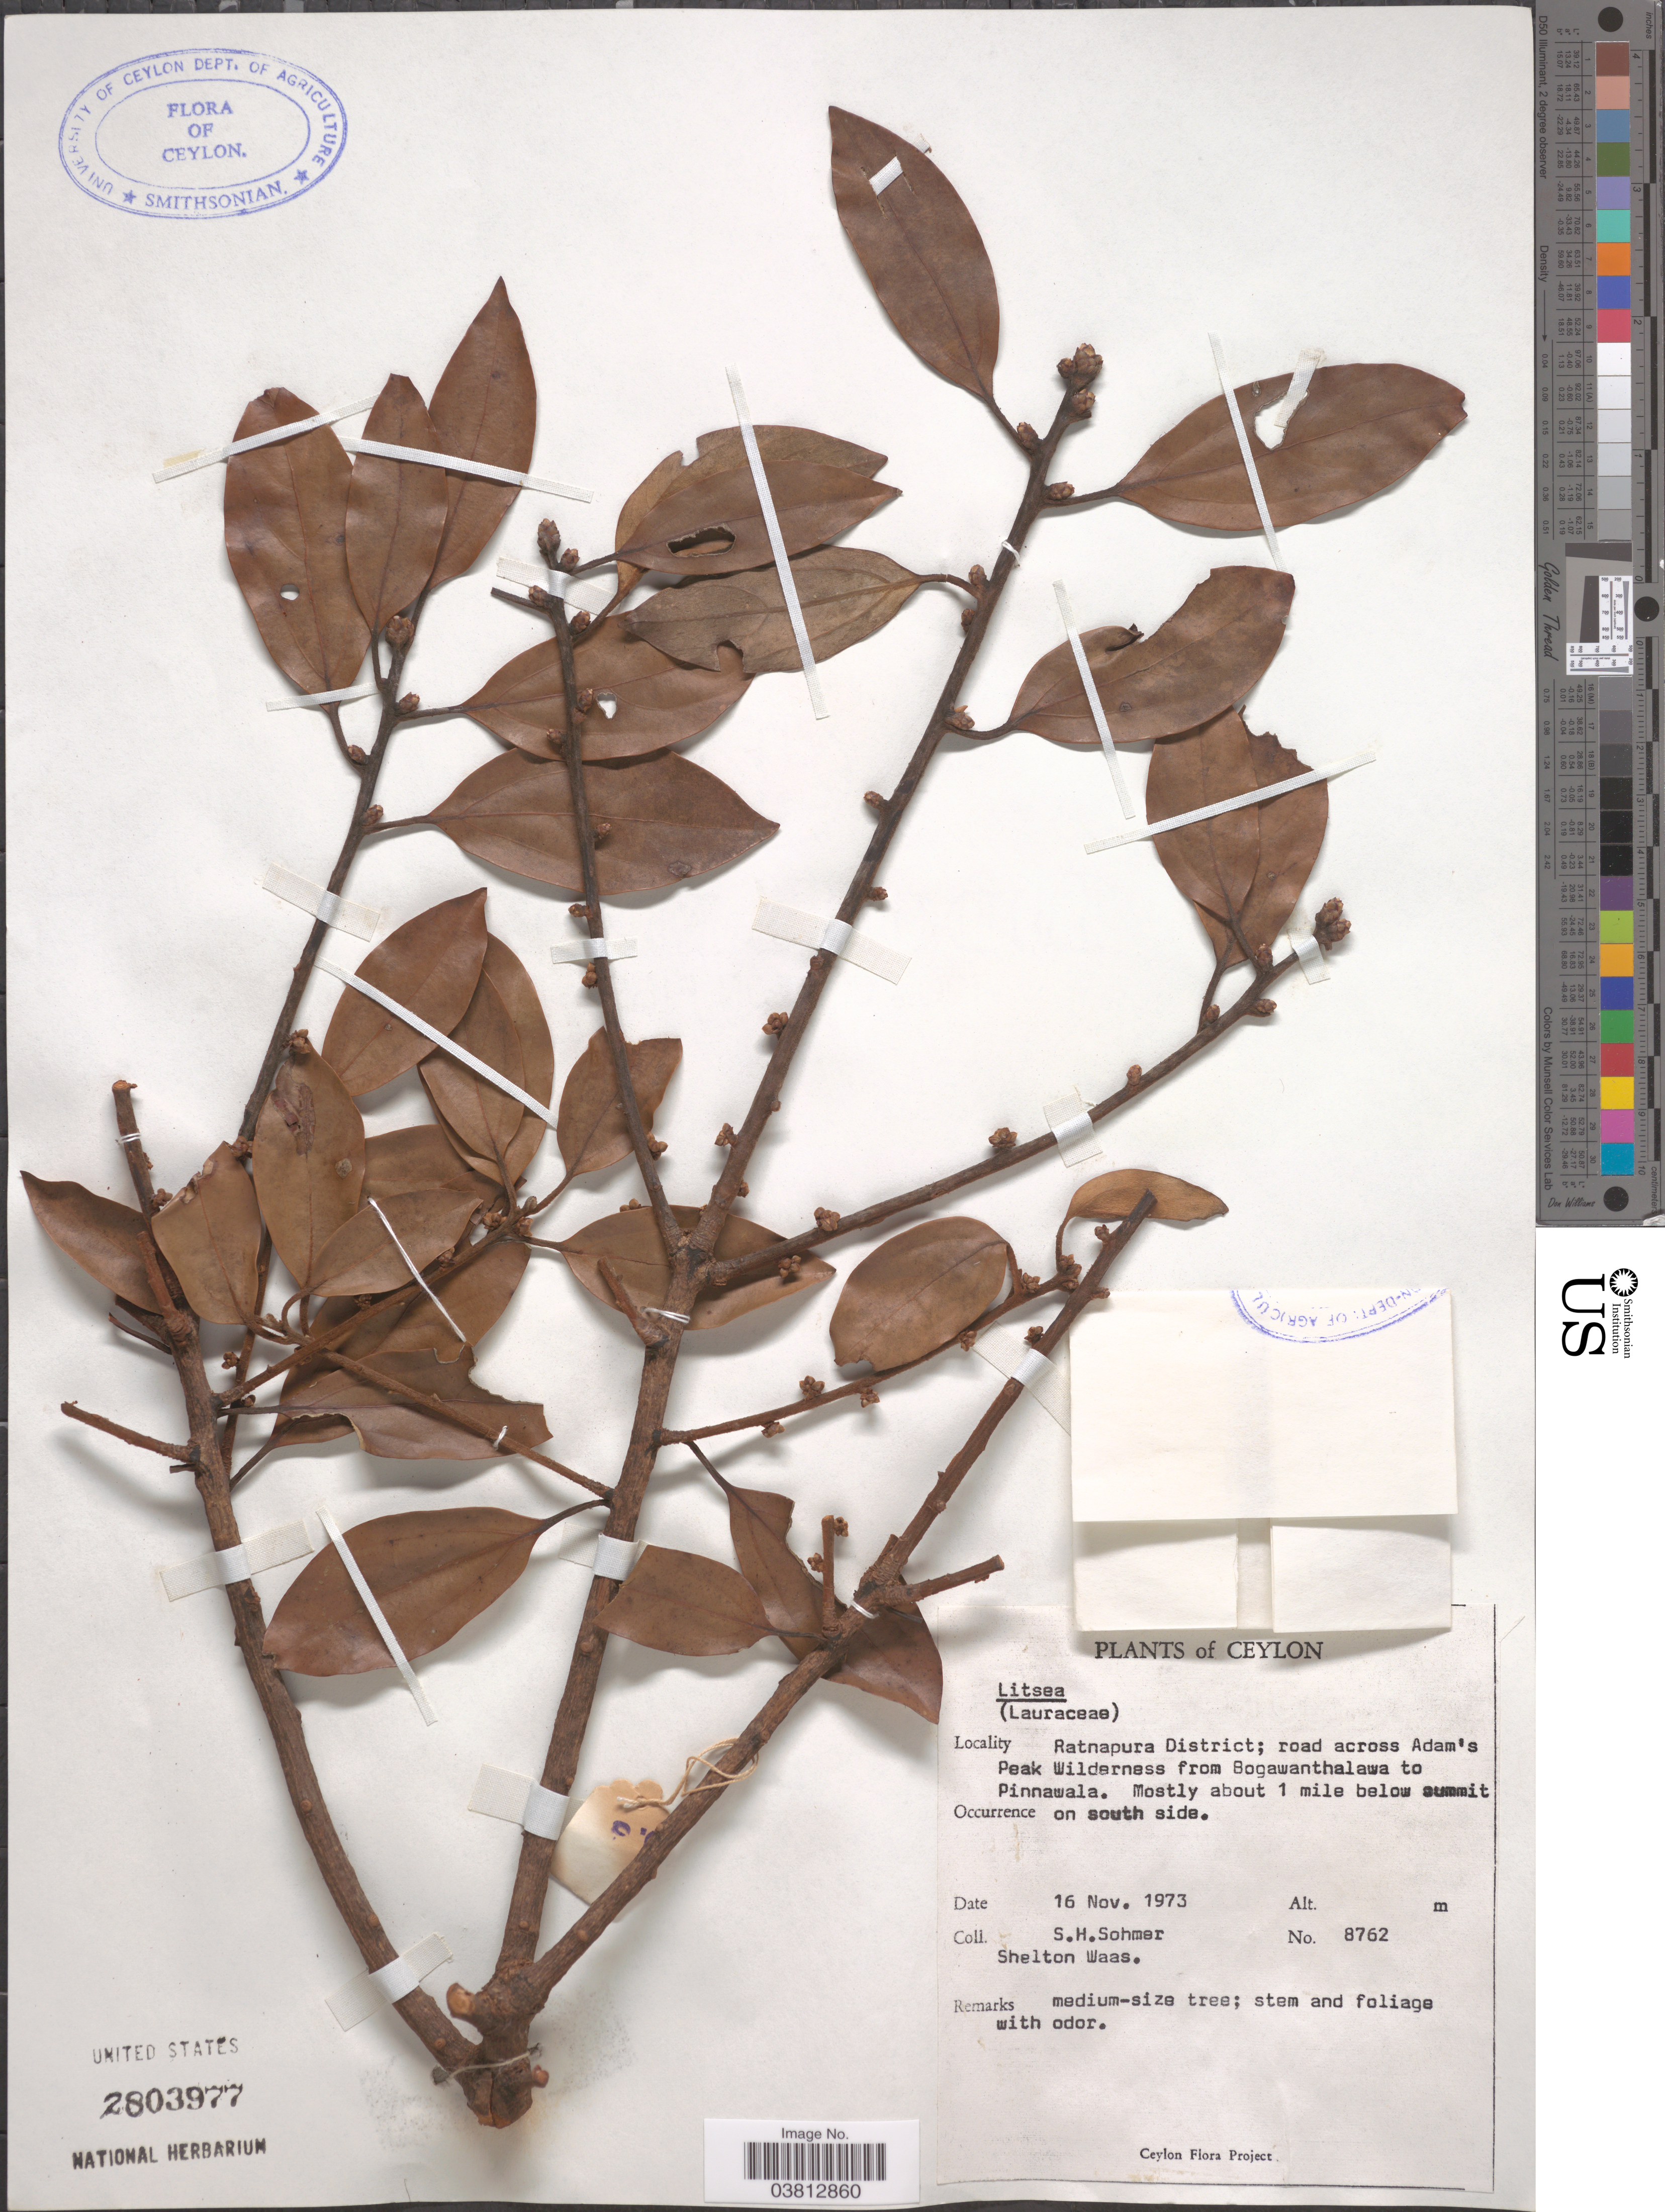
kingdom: Plantae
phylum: Tracheophyta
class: Magnoliopsida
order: Laurales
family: Lauraceae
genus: Neolitsea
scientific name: Neolitsea sp.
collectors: S. H. Sohmer & S. Waas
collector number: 8762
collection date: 1973-11-16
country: Sri Lanka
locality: Ceylon. Ratnapura District; road across Adam's Peak Wilderness from Bogawanthalawa to Pinnawala. Mostly about 1 mile below summit on south side.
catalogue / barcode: US 2803977